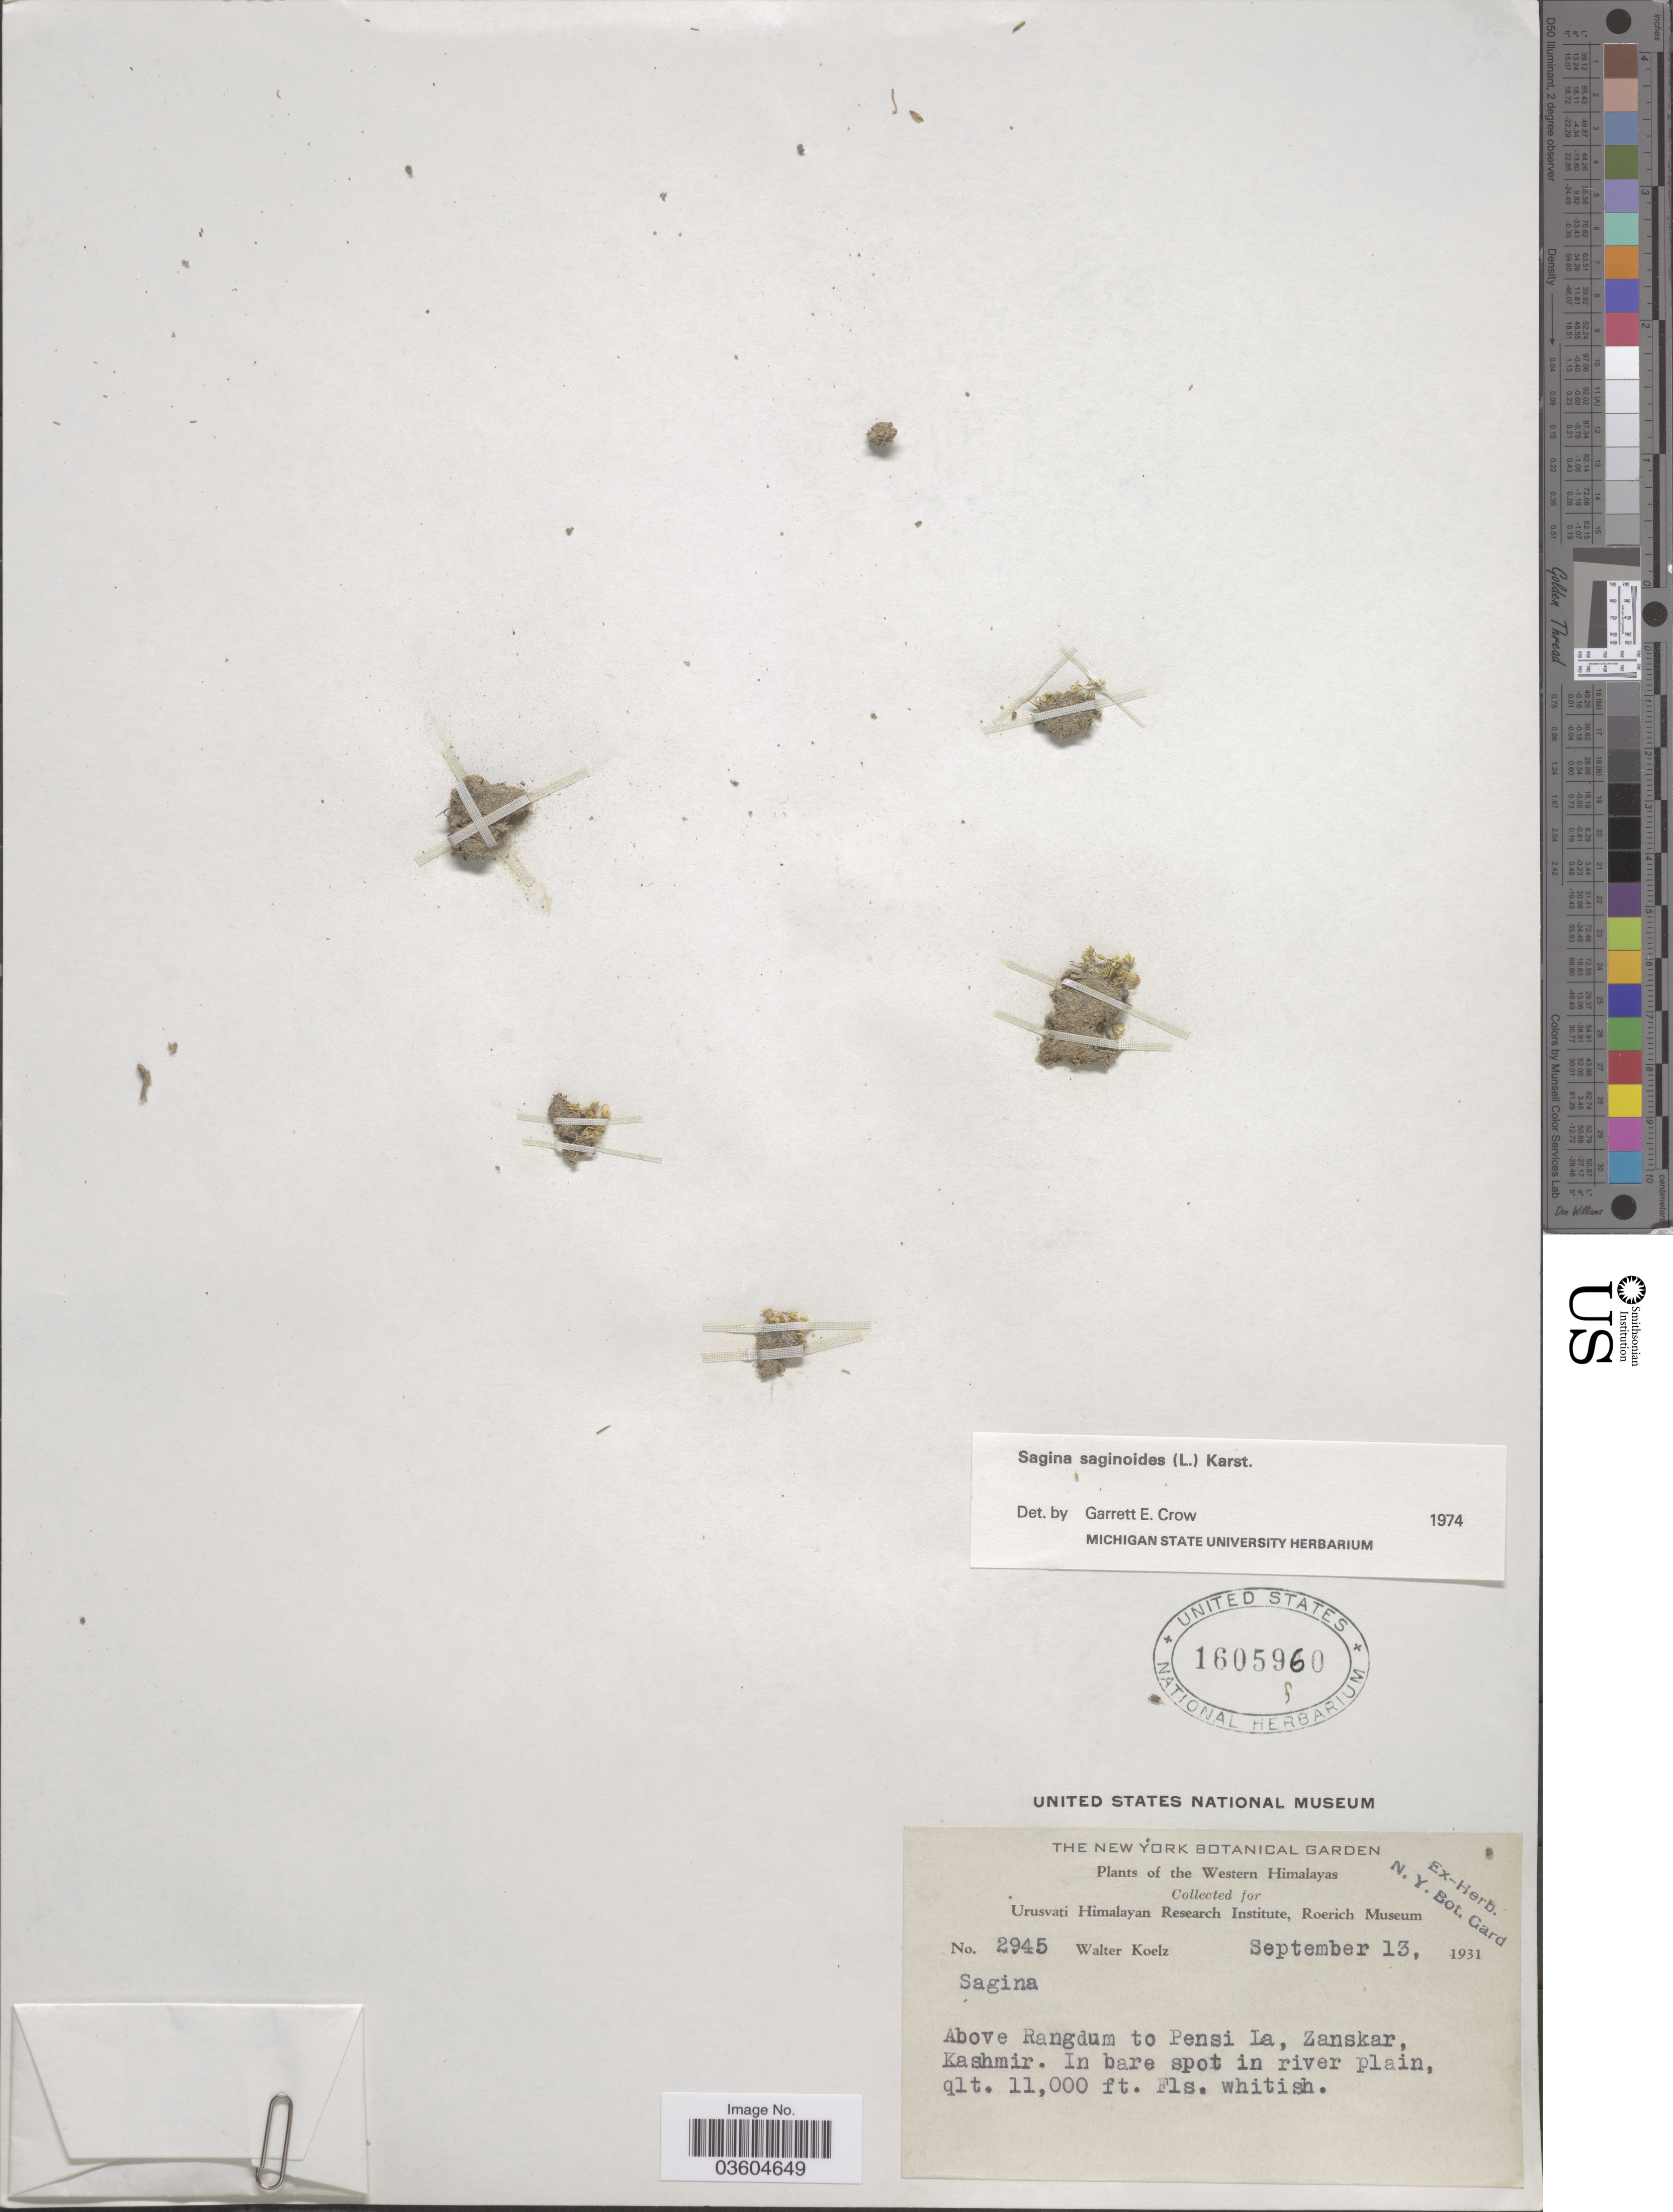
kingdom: Plantae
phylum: Tracheophyta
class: Magnoliopsida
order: Caryophyllales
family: Caryophyllaceae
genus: Sagina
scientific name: Sagina saginoides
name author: (L.) H. Karst.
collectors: W. N. Koelz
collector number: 2945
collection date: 1931-09-13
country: India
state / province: Jammu and Kashmir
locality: Western Himalayas. Above Rangdum to Pensi La, Zanskar, Kashmir.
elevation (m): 3353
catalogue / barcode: US 1605960